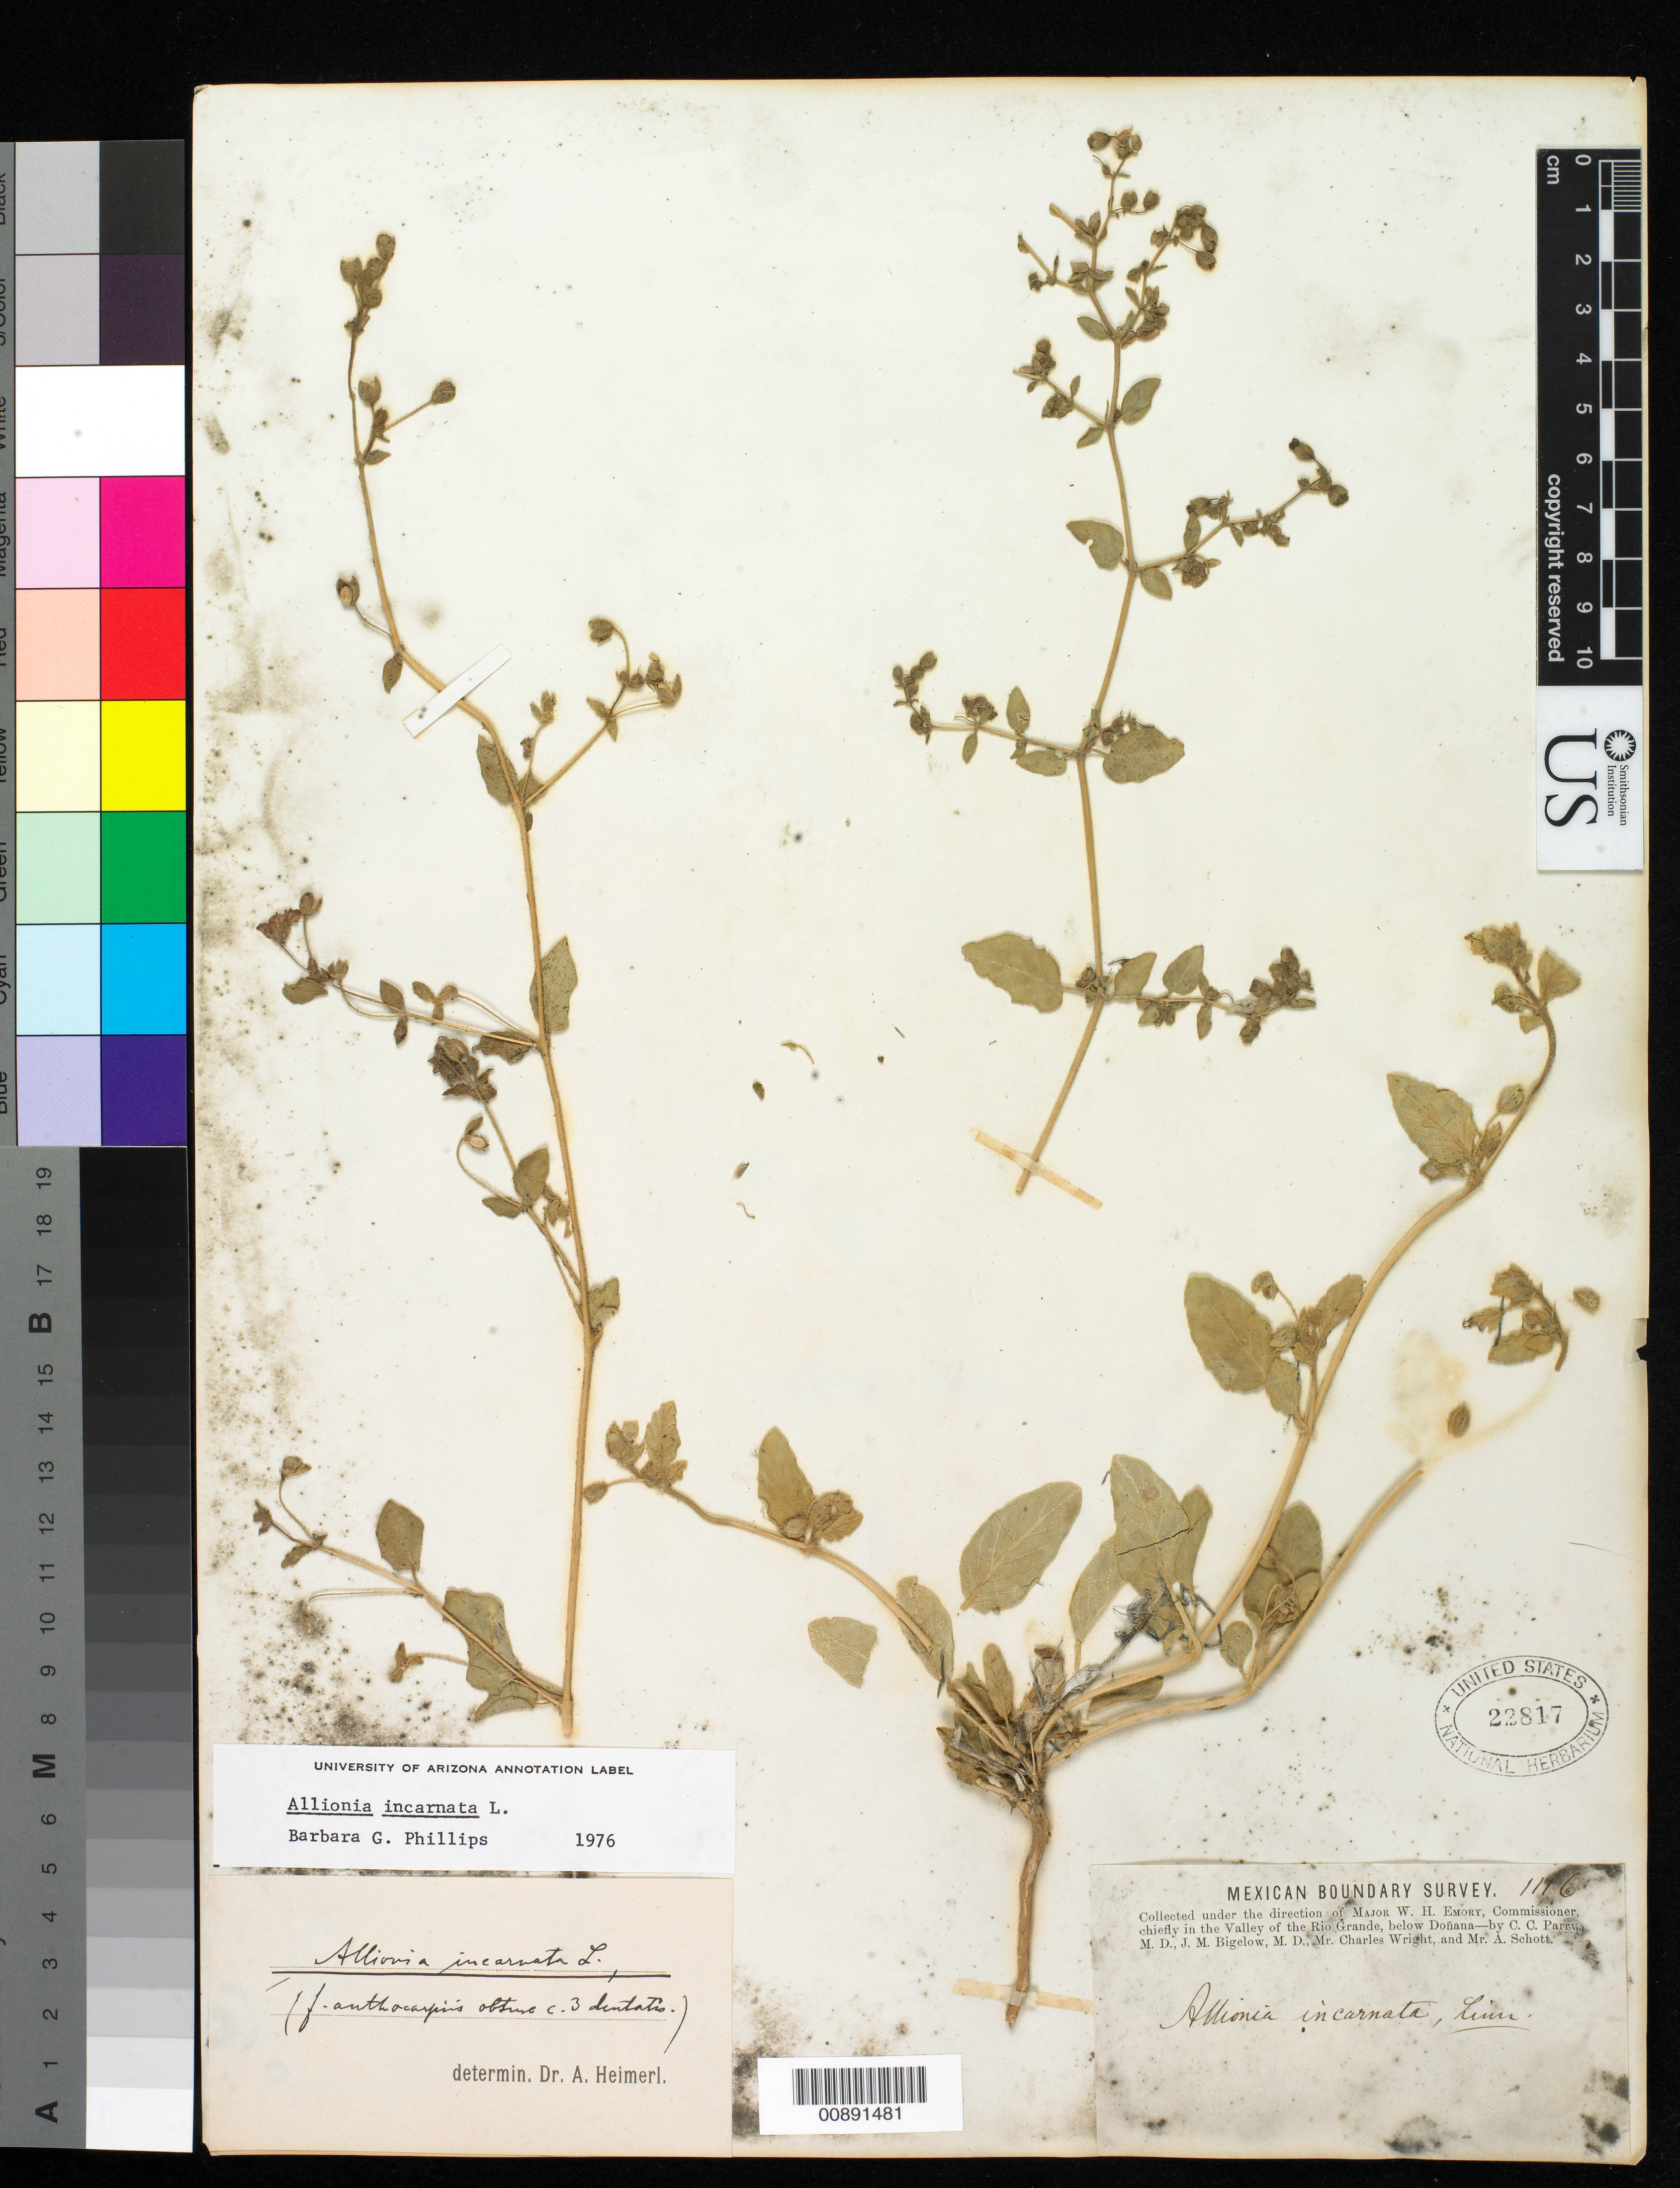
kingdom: Plantae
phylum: Tracheophyta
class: Magnoliopsida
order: Caryophyllales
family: Nyctaginaceae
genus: Allionia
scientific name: Allionia incarnata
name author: L.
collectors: C. C. Parry, J. M. Bigelow, C. Wright & A. C. V. Schott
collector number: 1116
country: United States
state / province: New Mexico / Texas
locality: Valley of the Rio Grande, below Doñana.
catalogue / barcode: US 22817